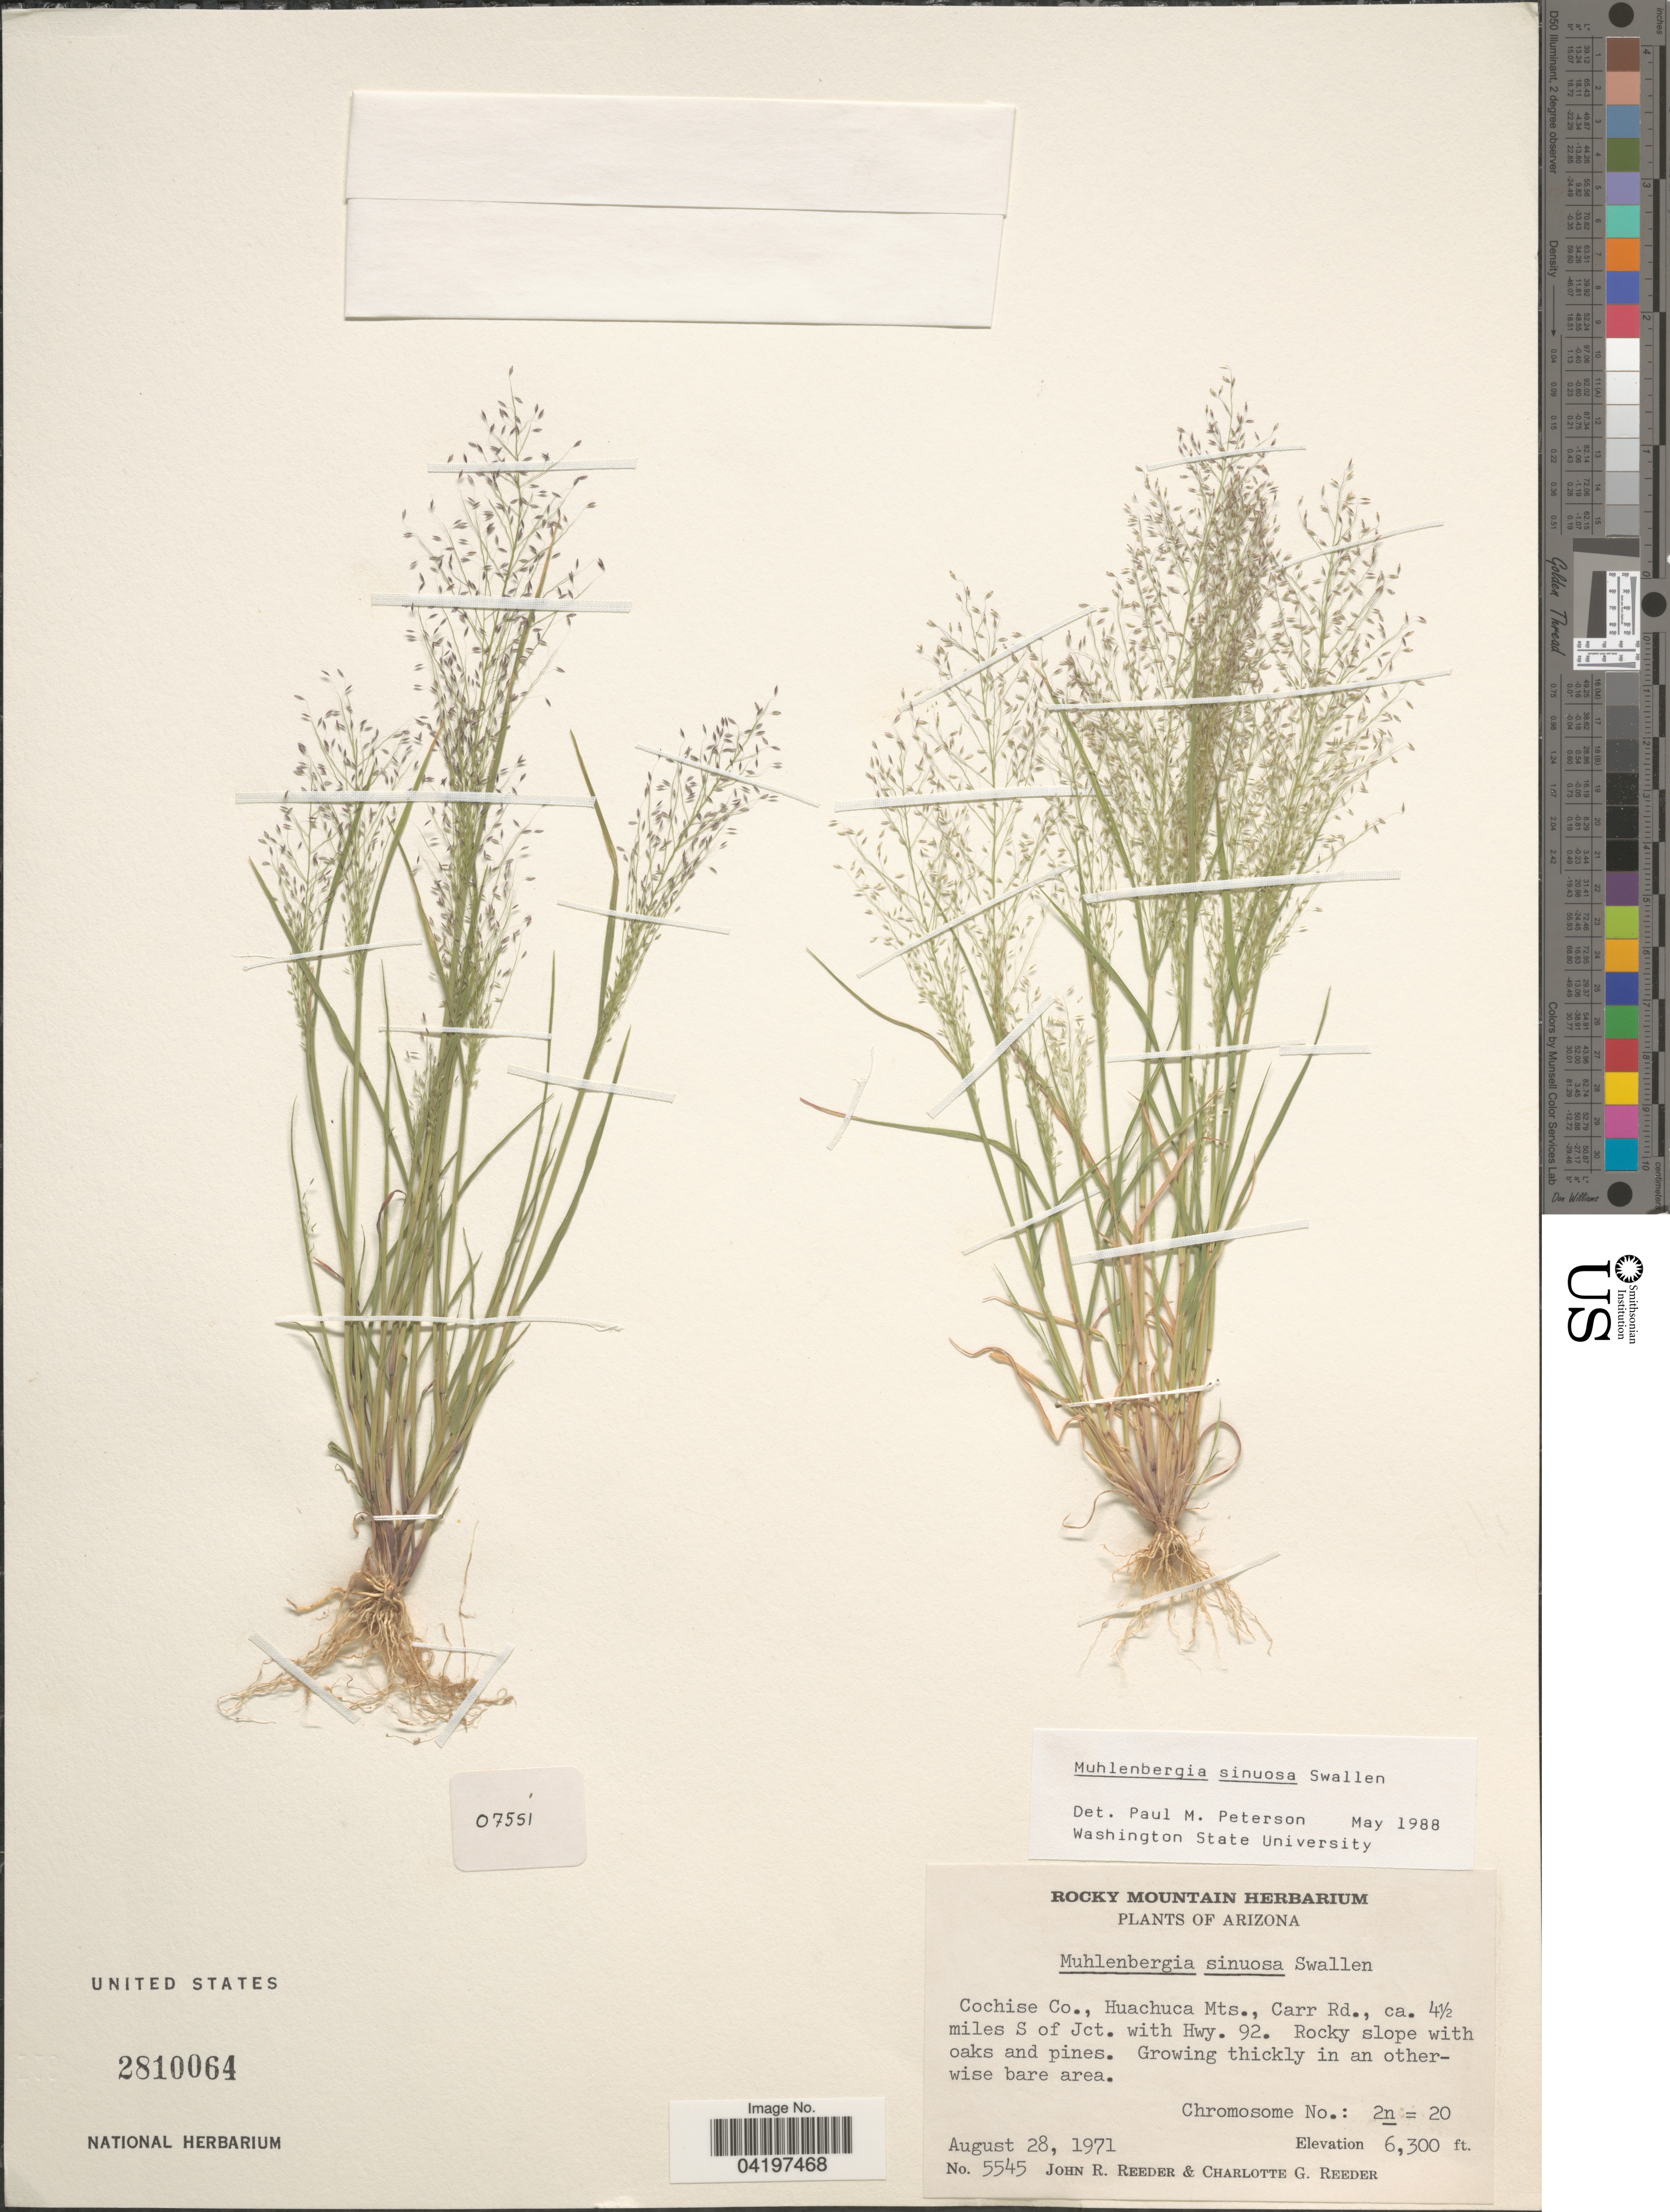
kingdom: Plantae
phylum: Tracheophyta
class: Liliopsida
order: Poales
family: Poaceae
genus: Muhlenbergia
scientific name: Muhlenbergia sinuosa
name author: Swallen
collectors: J. R. Reeder & C. G. Reeder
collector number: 5545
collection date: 1971-08-28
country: United States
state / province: Arizona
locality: Cochise Co., Huachuca Mts., Carr Rd., ca. 4½ miles S of Jct. with Hwy. 92.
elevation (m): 1920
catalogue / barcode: US 2810064